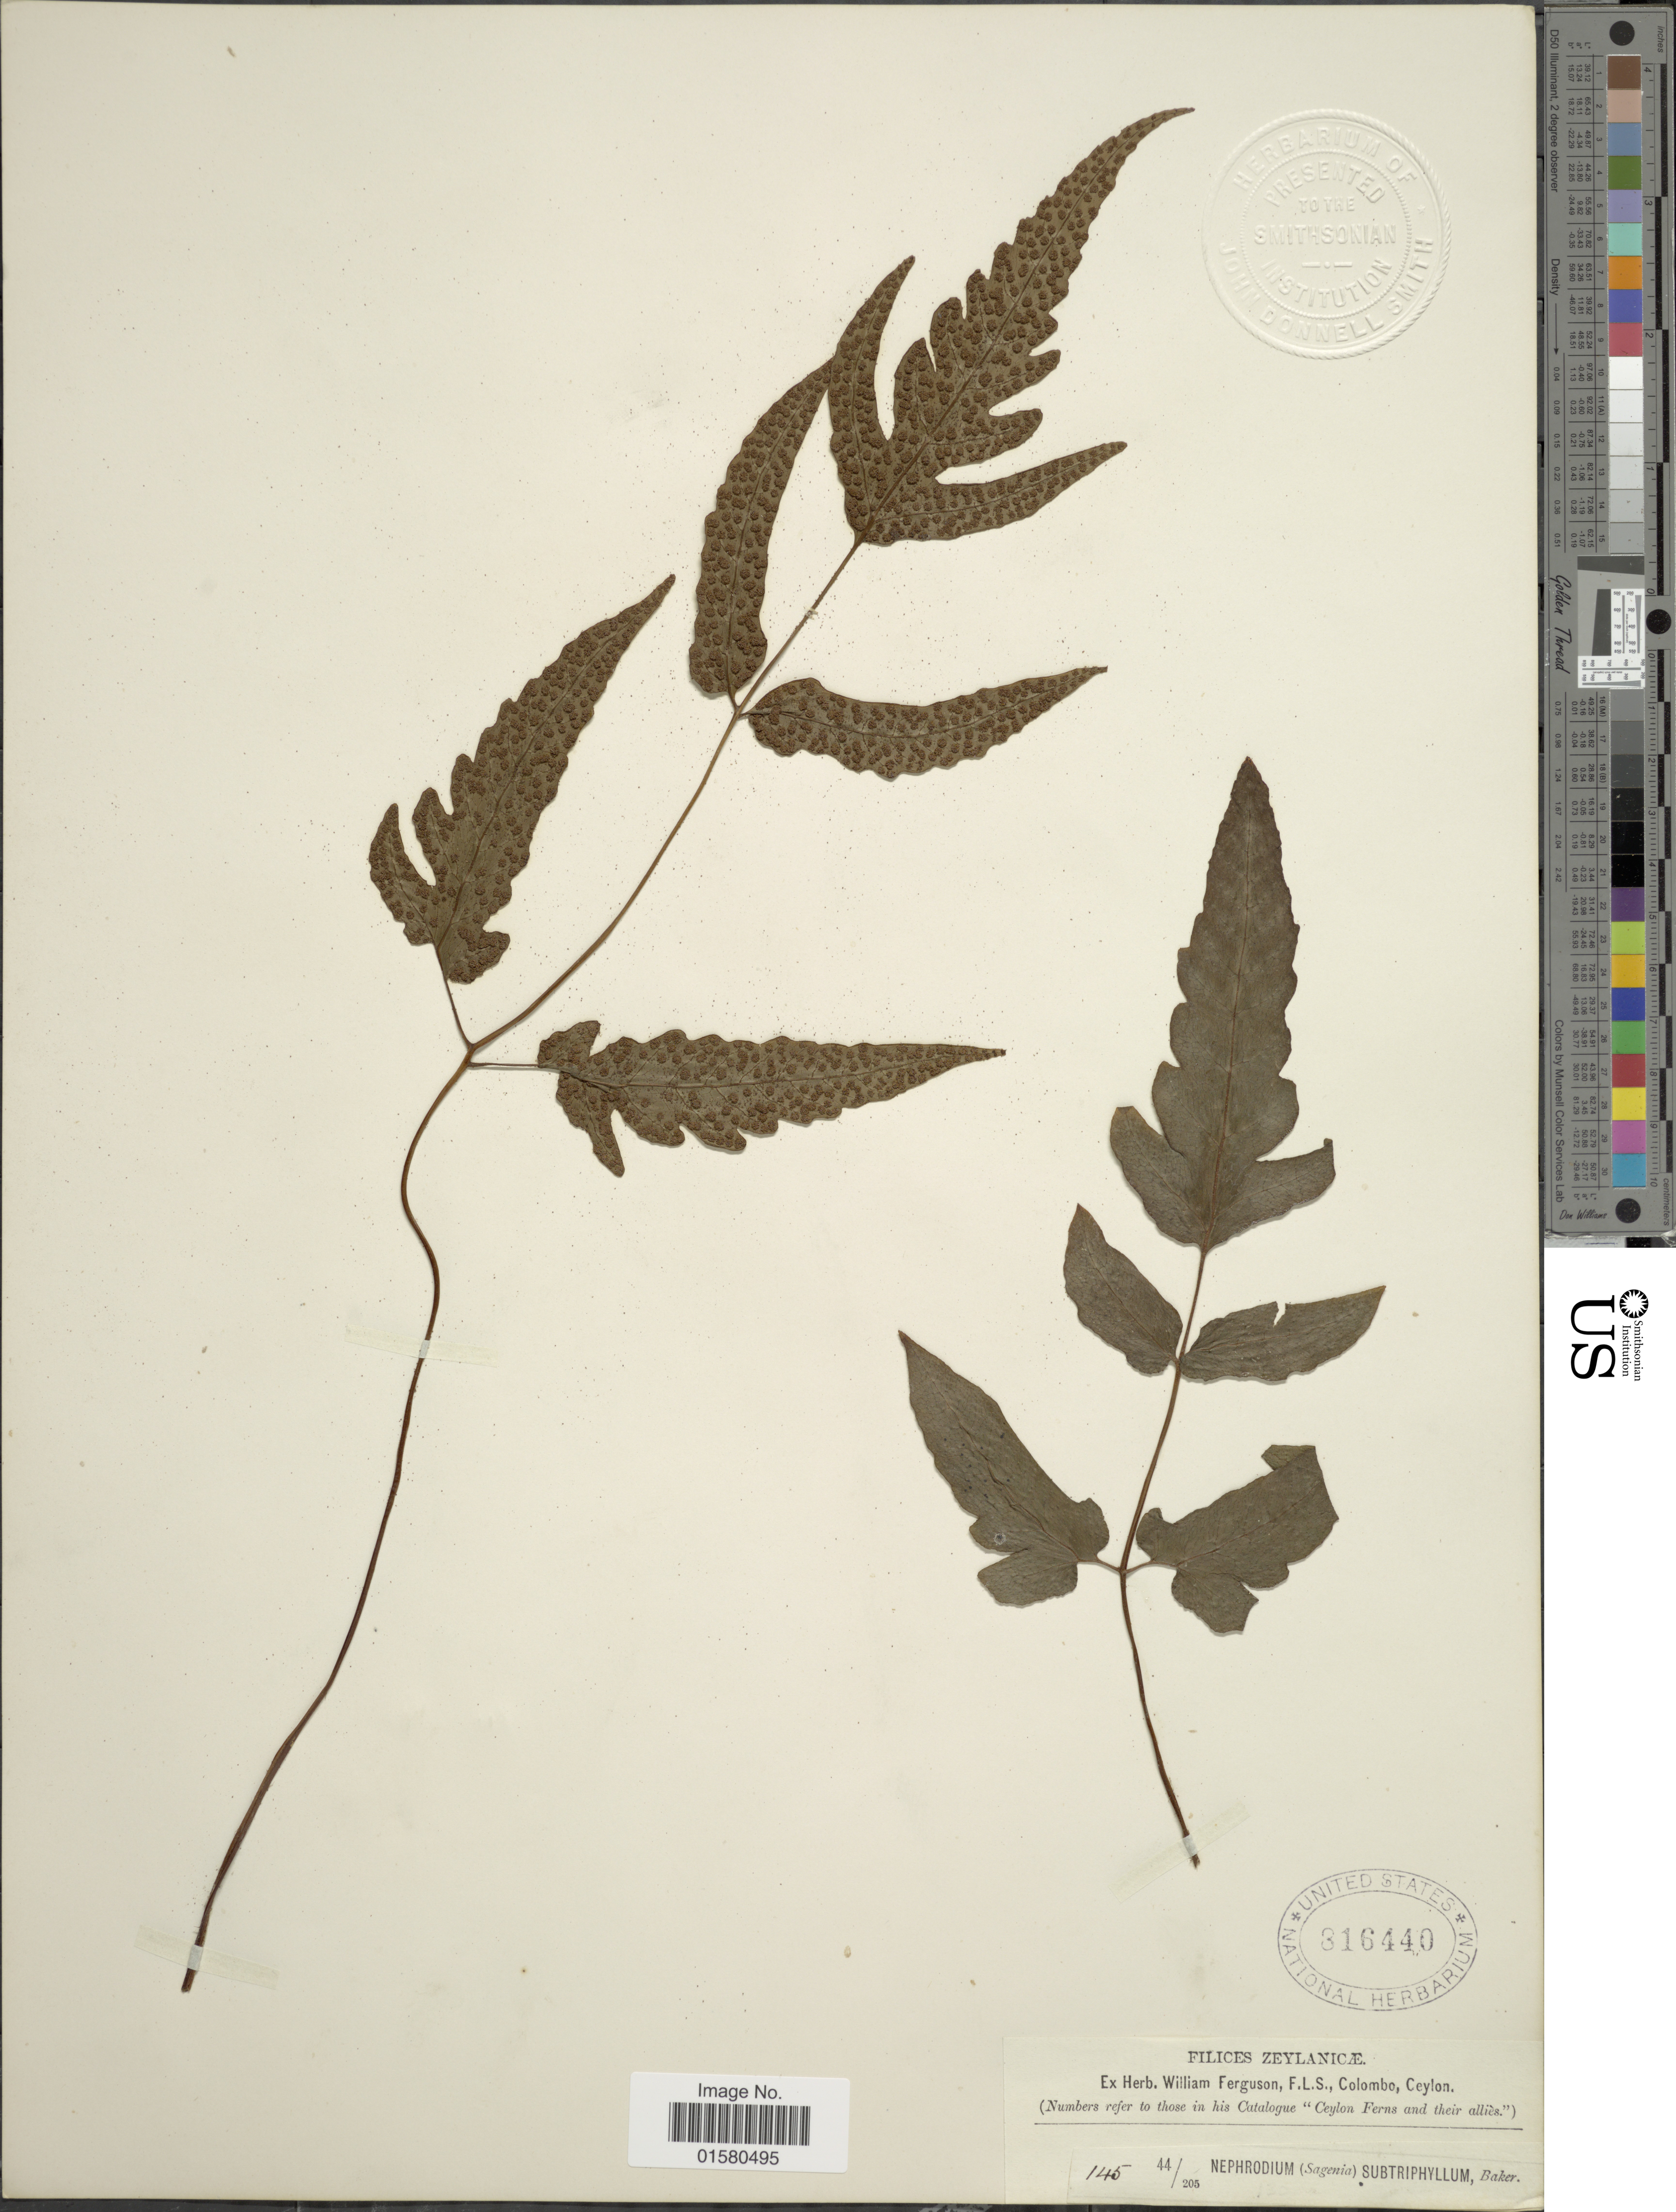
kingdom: Plantae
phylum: Tracheophyta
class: Polypodiopsida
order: Polypodiales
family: Tectariaceae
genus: Tectaria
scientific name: Tectaria subtriphylla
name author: (Hook. & Arn.) Copel.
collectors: ex herb. W. Ferguson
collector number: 145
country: Sri Lanka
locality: Zeylanicae, Ceylon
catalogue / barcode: US 316440